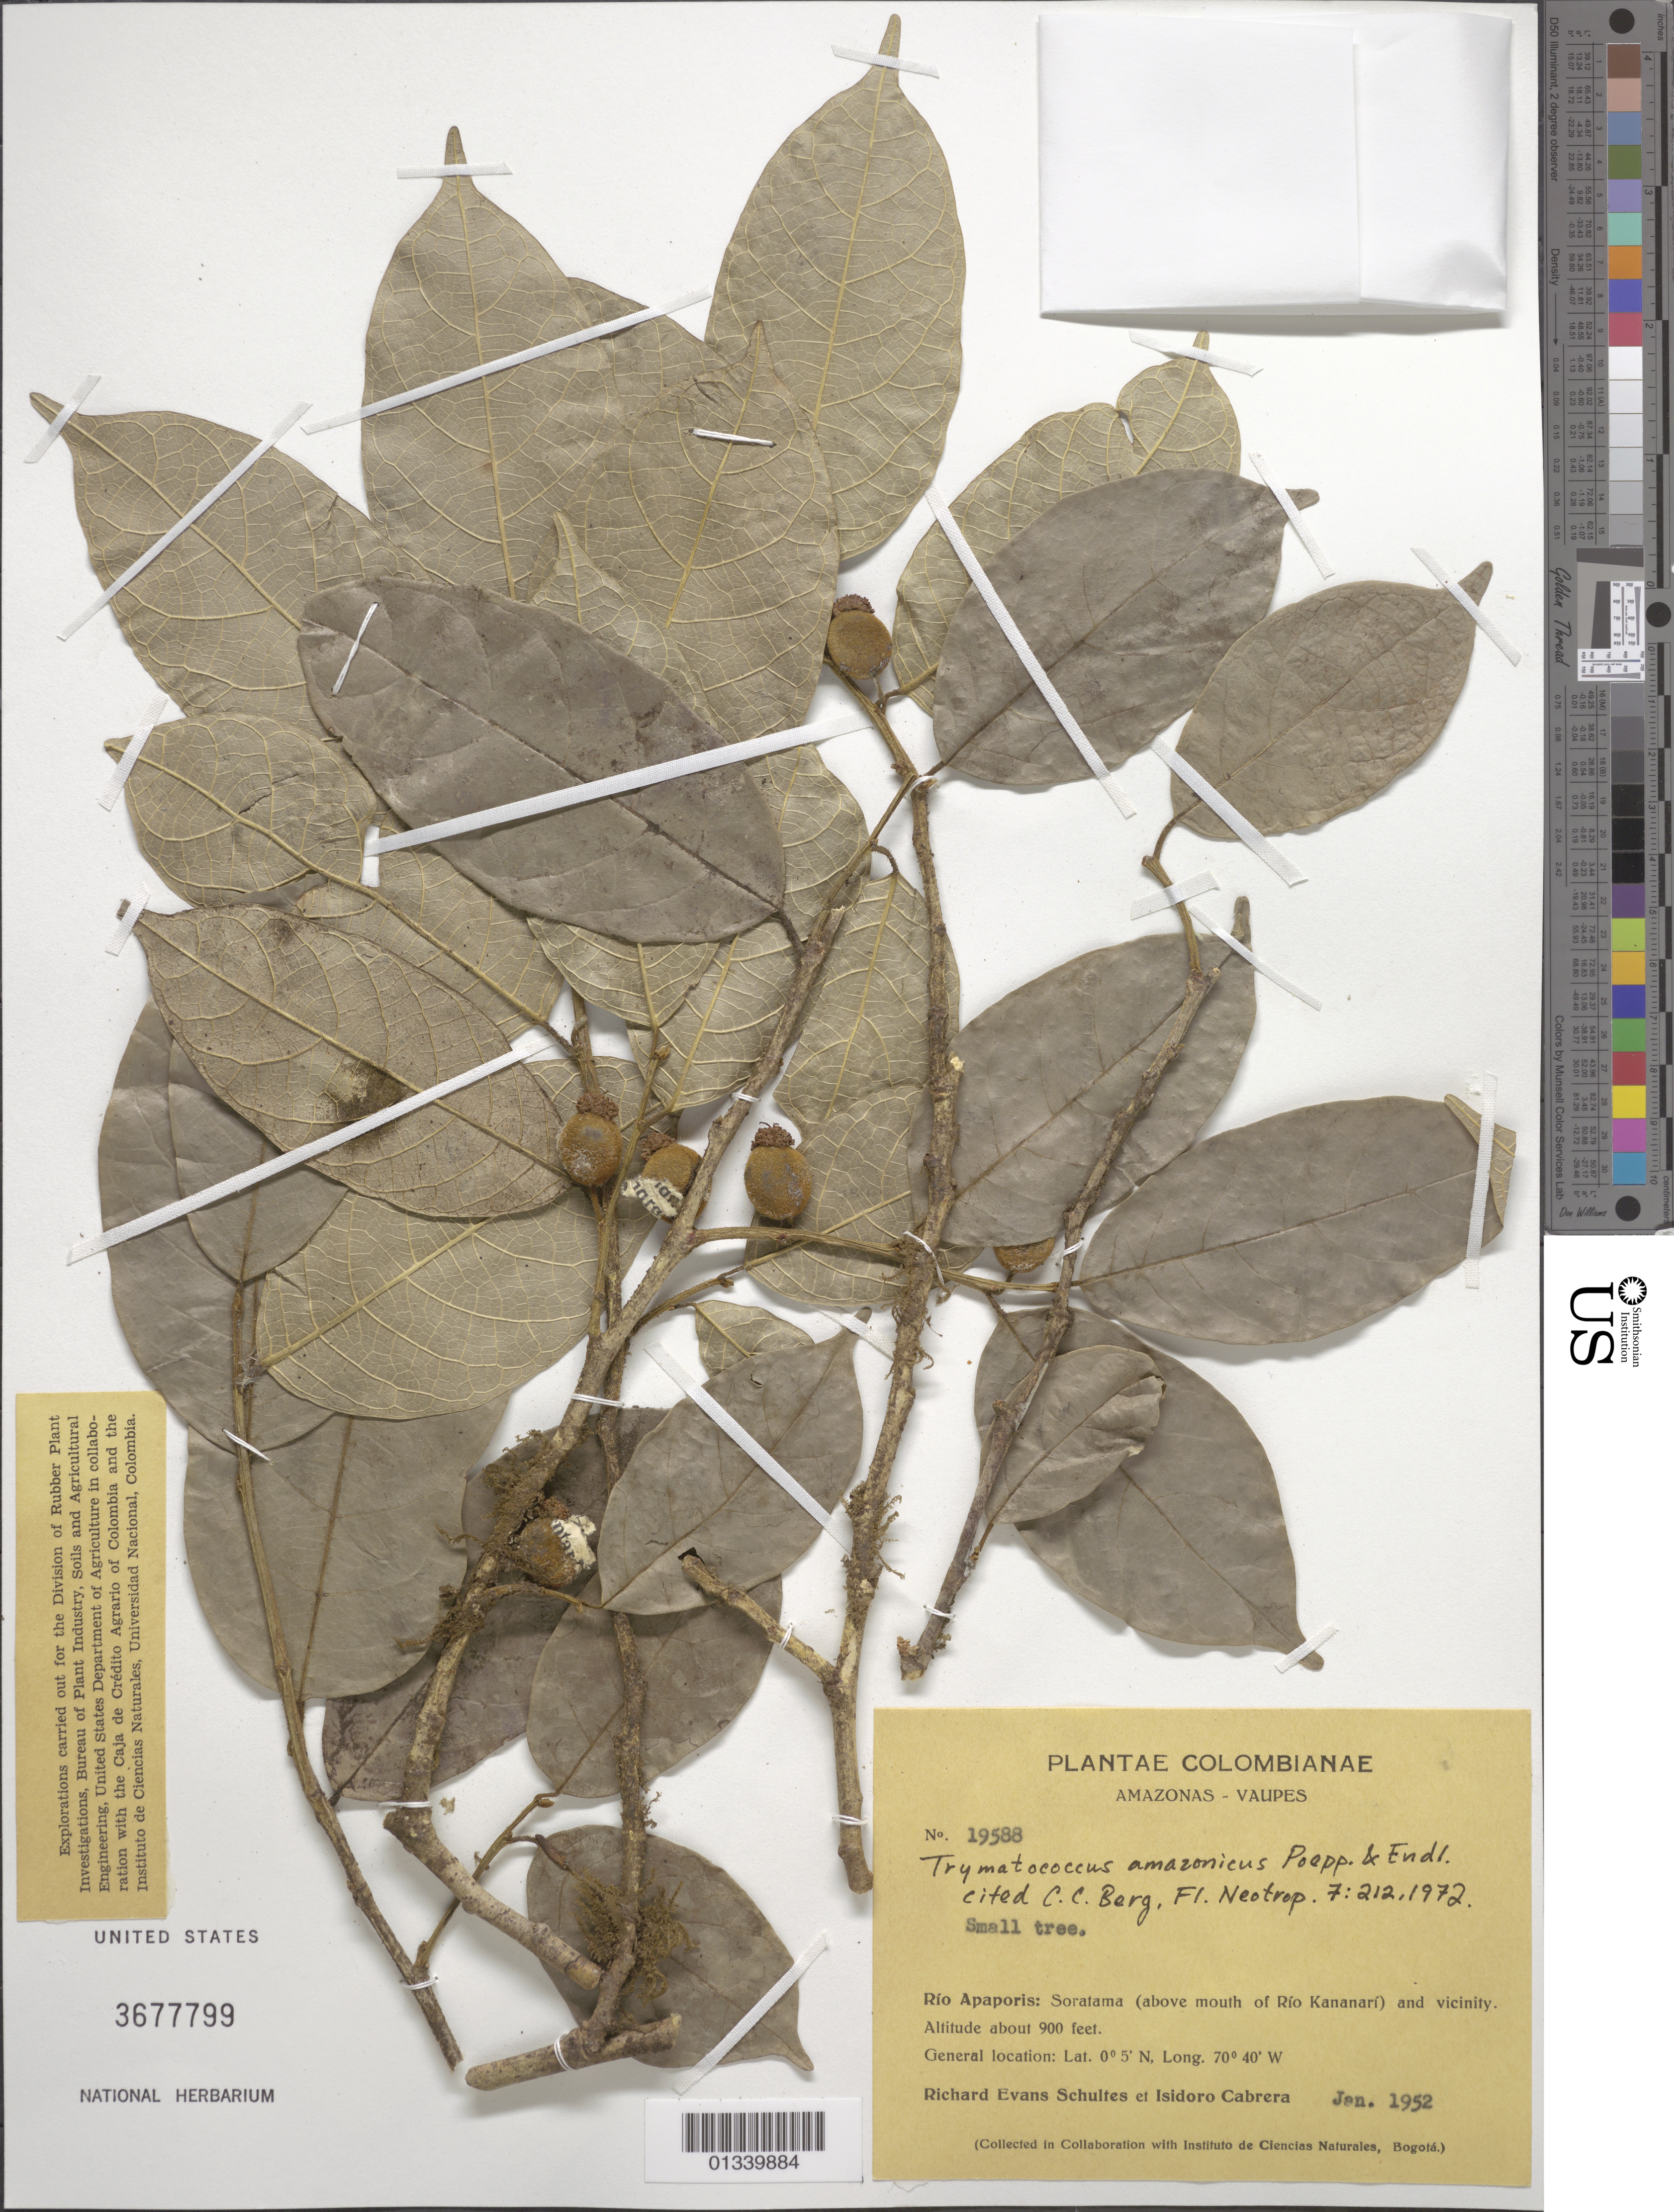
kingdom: Plantae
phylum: Tracheophyta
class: Magnoliopsida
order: Rosales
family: Moraceae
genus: Brosimum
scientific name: Brosimum amazonicum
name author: (Poepp. & Endl.) E. M. Gardner & Zerega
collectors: R. E. Schultes & I. Cabrera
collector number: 19588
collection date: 1952-01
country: Colombia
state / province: Amazonas / Vaupés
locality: Rio Apaporis: Soratama (above mouth of Rio Kananari) and vacinity.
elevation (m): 274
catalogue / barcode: US 3677799